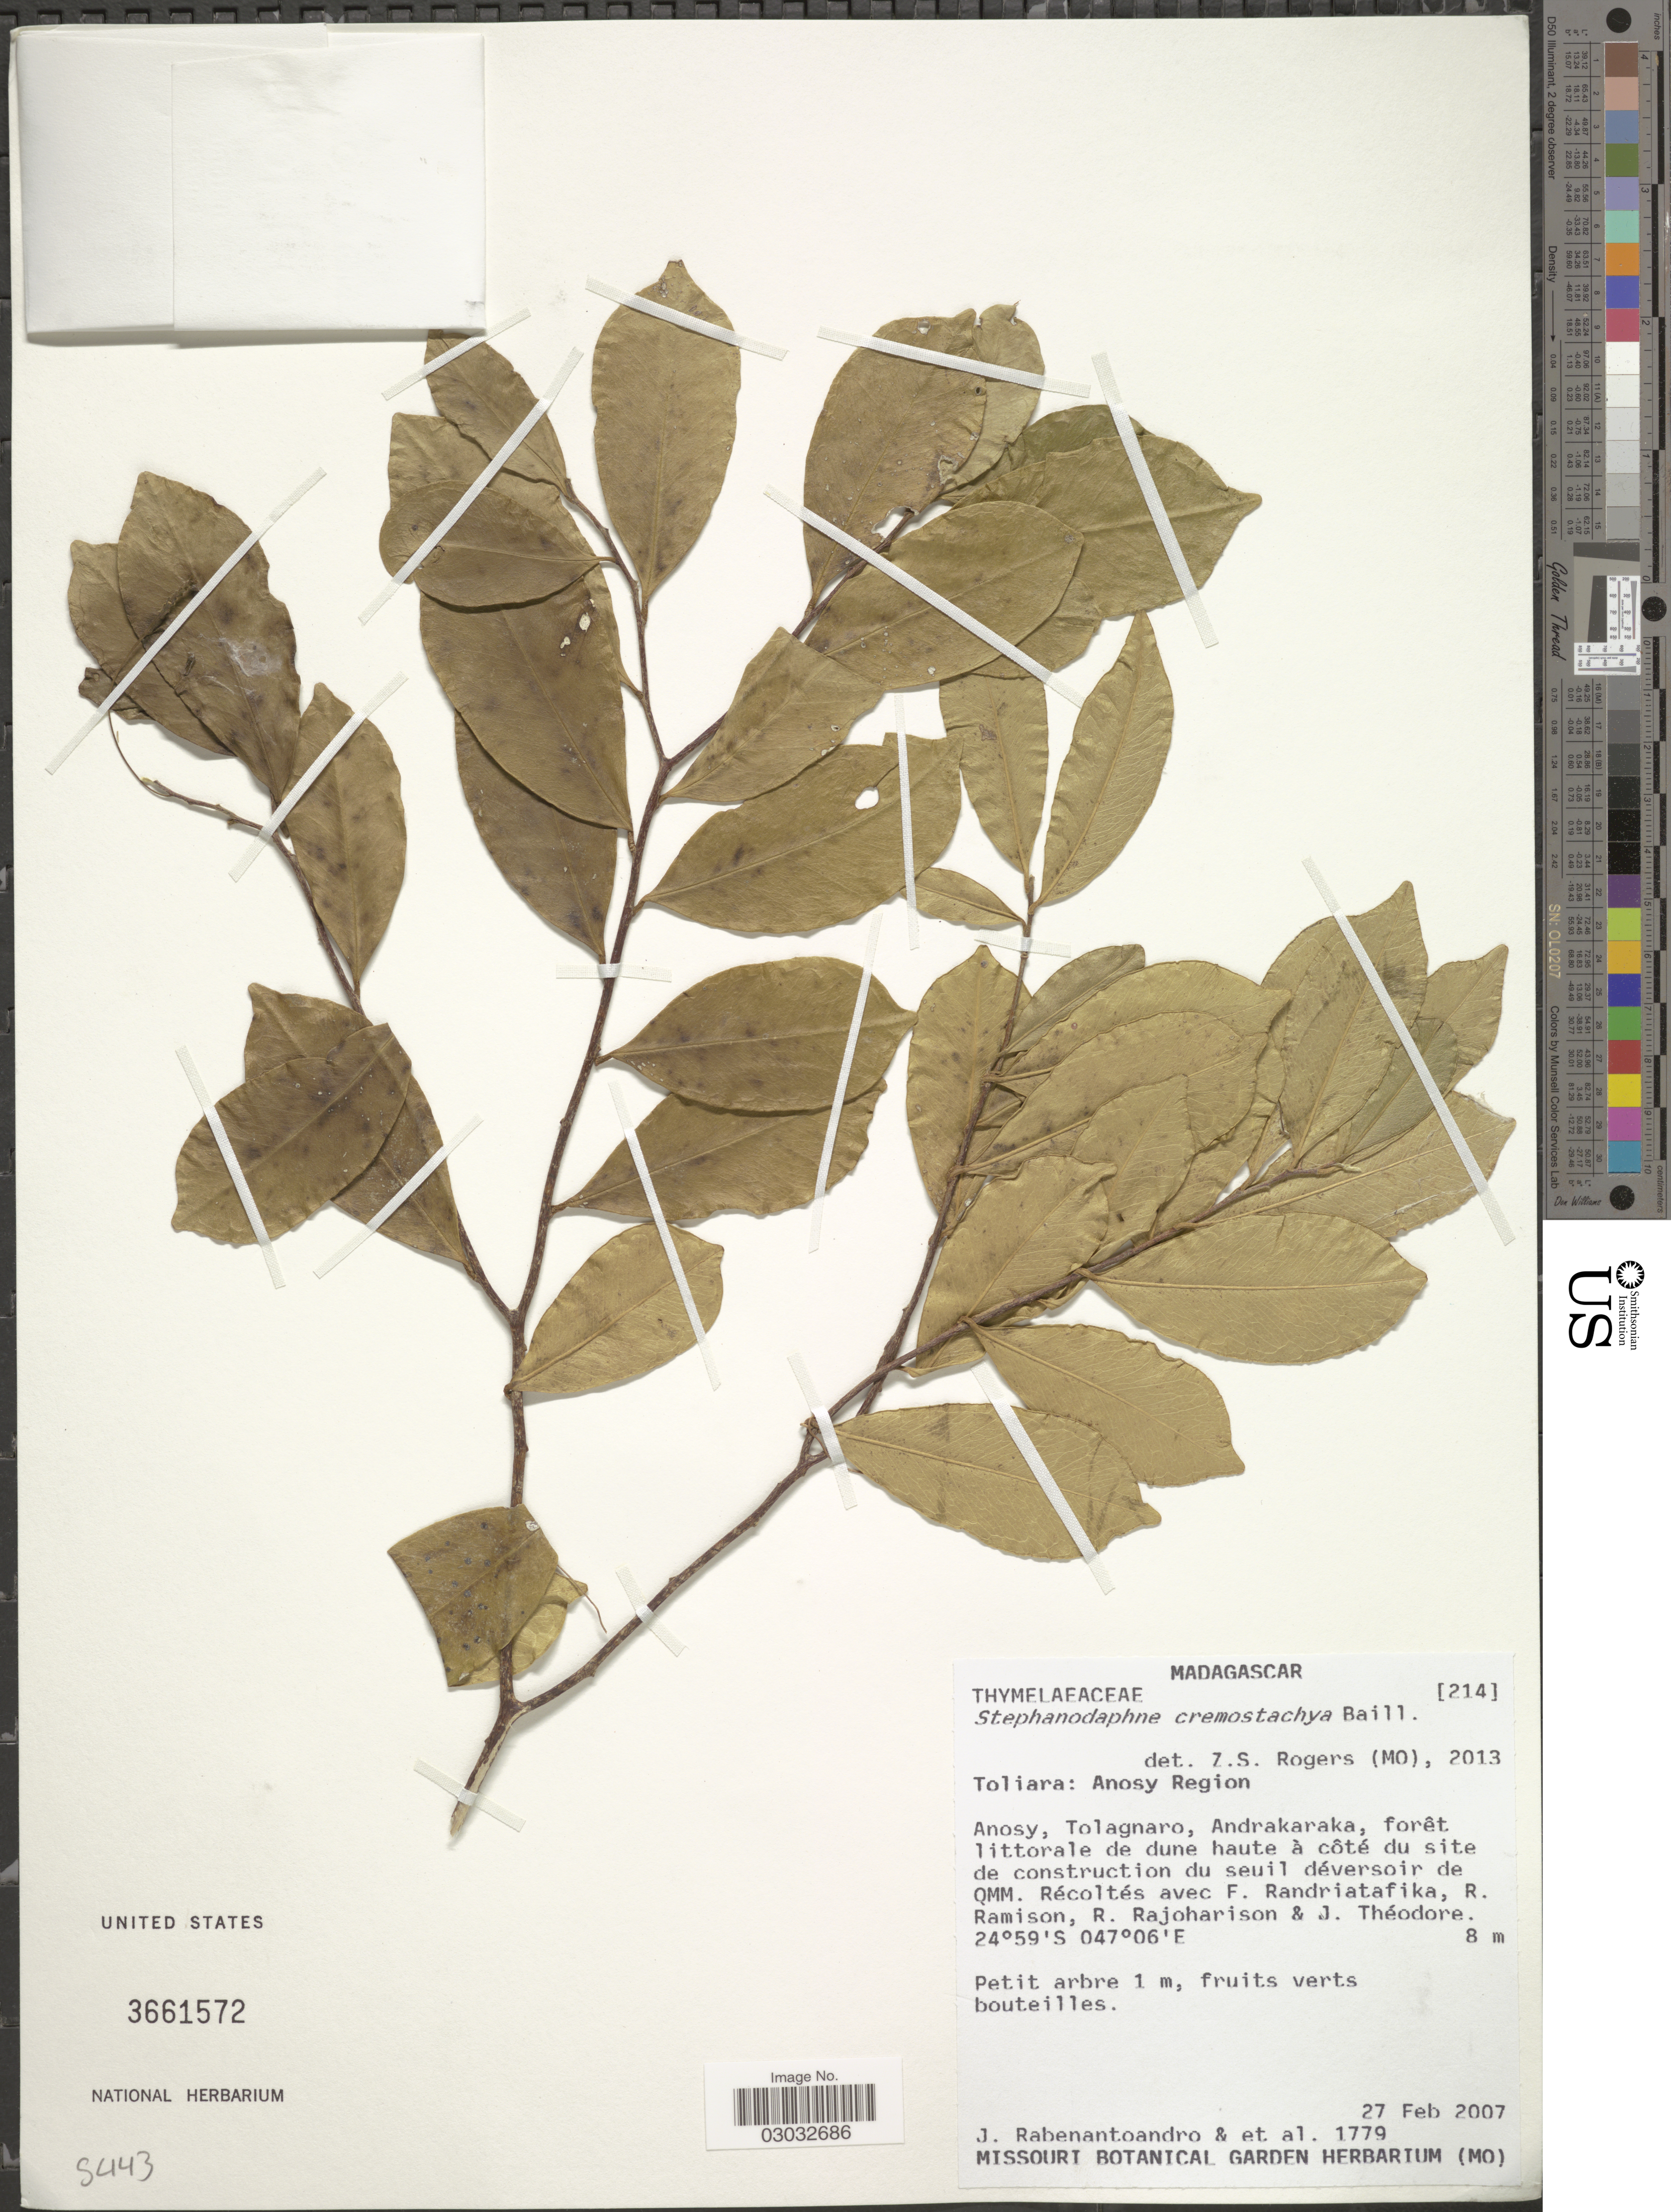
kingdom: Plantae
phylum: Tracheophyta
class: Magnoliopsida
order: Malvales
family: Thymelaeaceae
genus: Stephanodaphne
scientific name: Stephanodaphne cremostachya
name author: Baill.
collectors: J. Rabenantoandro, F. Randriatafika, R. Ramison, R. Rajoharison & J. Théodore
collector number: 1779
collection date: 2007-02-27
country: Madagascar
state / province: Anosy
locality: Anosy Region. Anosy, Tolagnaro, Andrakaraka, forêt littorale de dune haute à côté du site de construction du seuil déversoir de QMM.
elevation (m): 8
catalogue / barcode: US 3661572